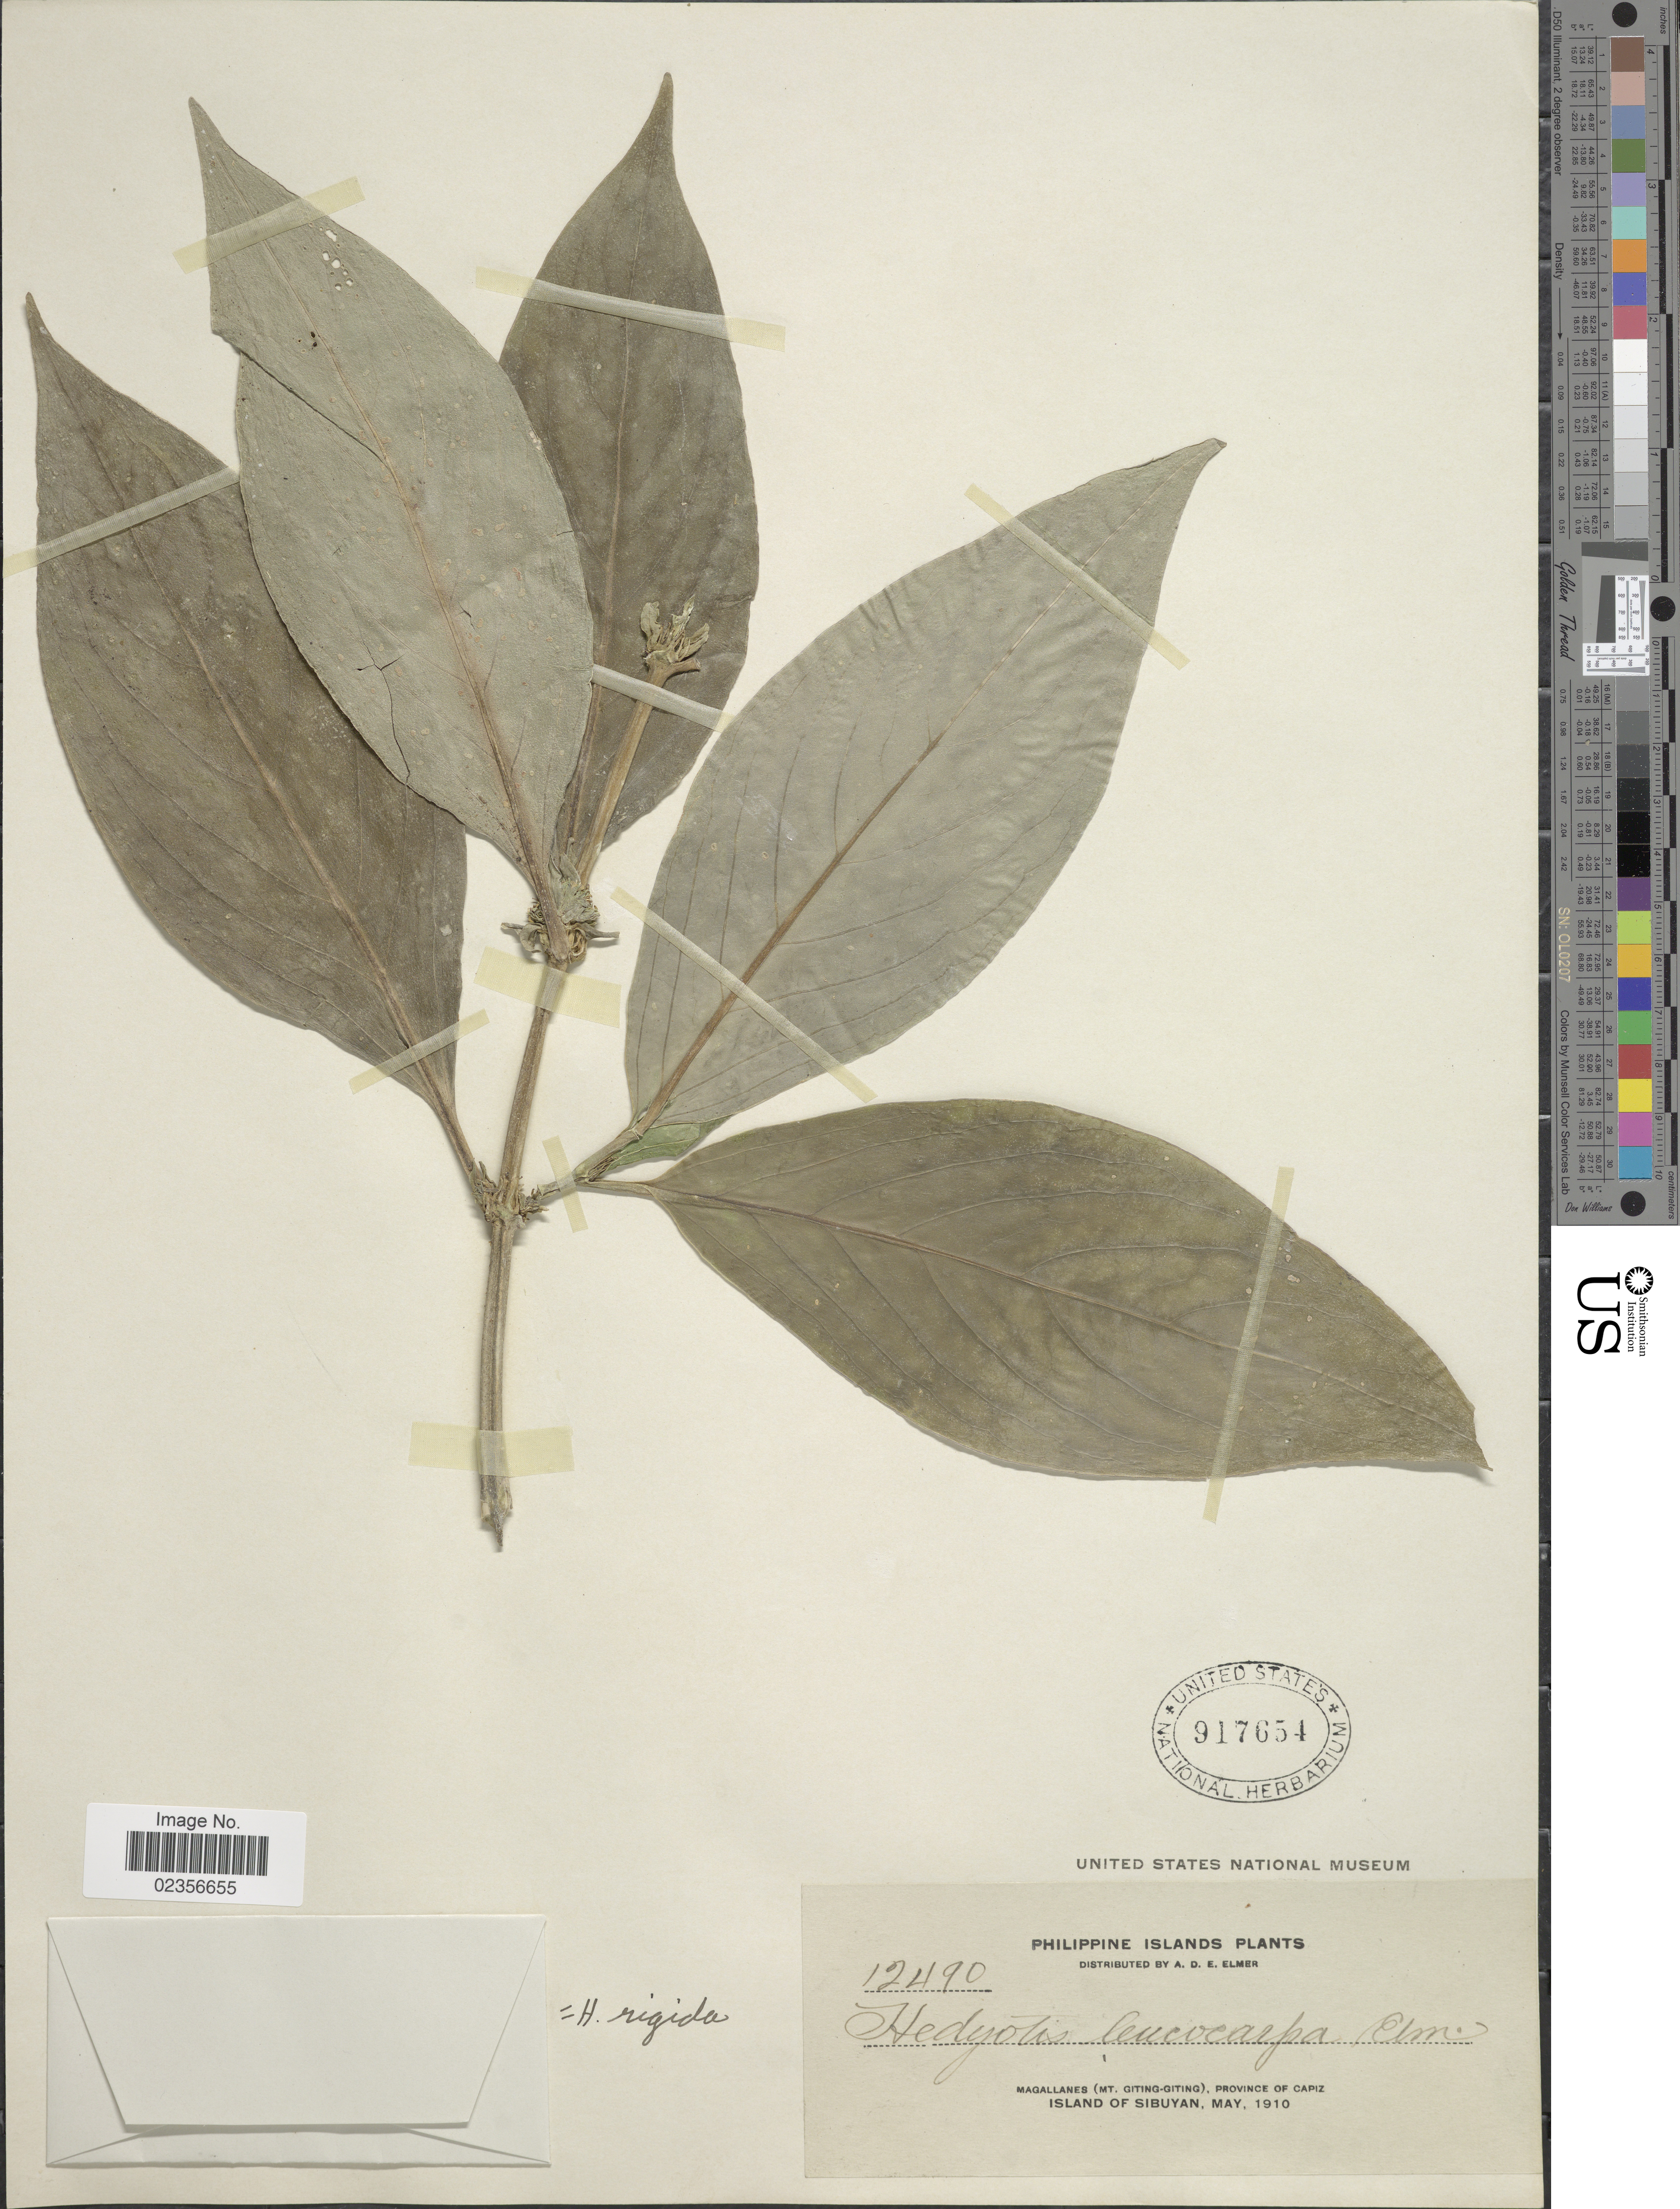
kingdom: Plantae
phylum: Tracheophyta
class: Magnoliopsida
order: Gentianales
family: Rubiaceae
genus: Hedyotis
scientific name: Hedyotis rigida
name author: (Blume) Walp.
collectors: A. D. E. Elmer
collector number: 12490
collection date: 1910-05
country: Philippines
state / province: Western Visayas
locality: Magallanes (Mt. Giting-Giting), Province of Capiz. Island of Sibuyan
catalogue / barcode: US 917654